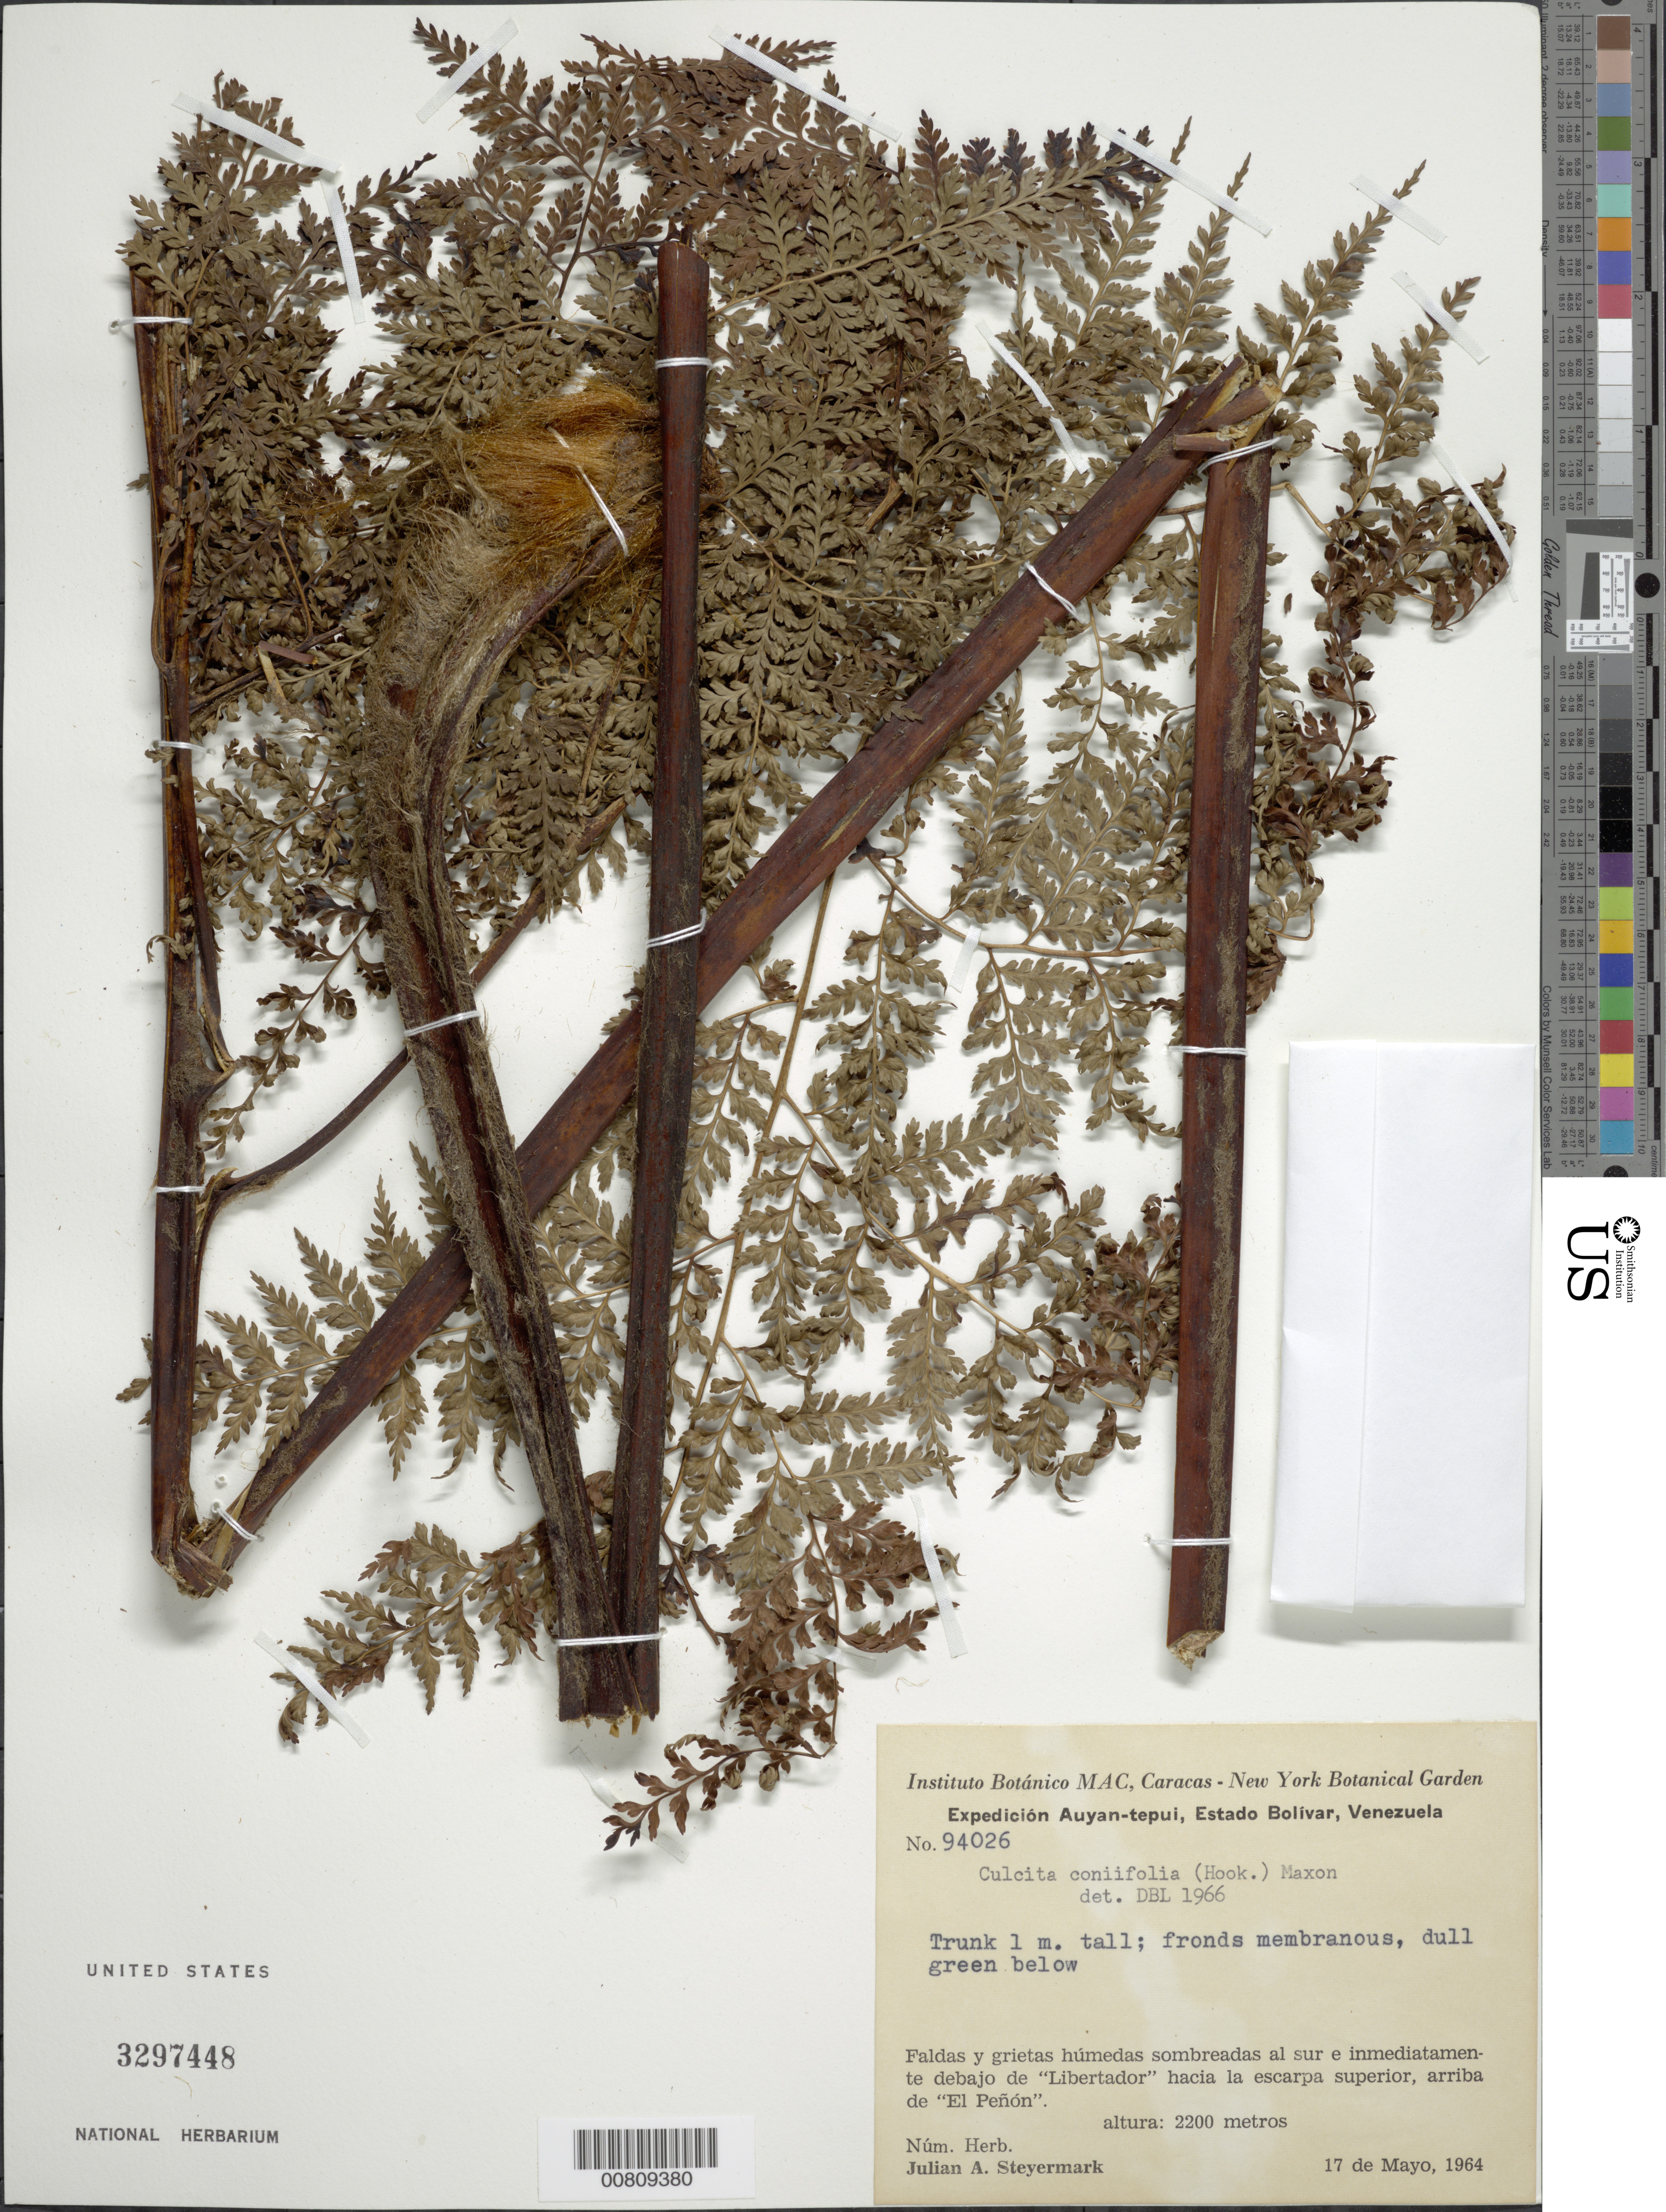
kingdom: Plantae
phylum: Tracheophyta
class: Polypodiopsida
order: Cyatheales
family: Culcitaceae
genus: Culcita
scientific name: Culcita coniifolia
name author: (Hook.) Maxon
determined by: Lellinger, David B., (BOT), Smithsonian Institution - National Museum of Natural History (UNITED STATES)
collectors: J. Steyermark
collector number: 94026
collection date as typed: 17-May-64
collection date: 1964-05-17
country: Venezuela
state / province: Bolívar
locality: Auyan-tepuí, "Libertador", al sur e inmediatamente debajo; arribe de "El Penon"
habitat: Faldas y grietas húmedas sombreadas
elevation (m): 2200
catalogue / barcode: US 3297448